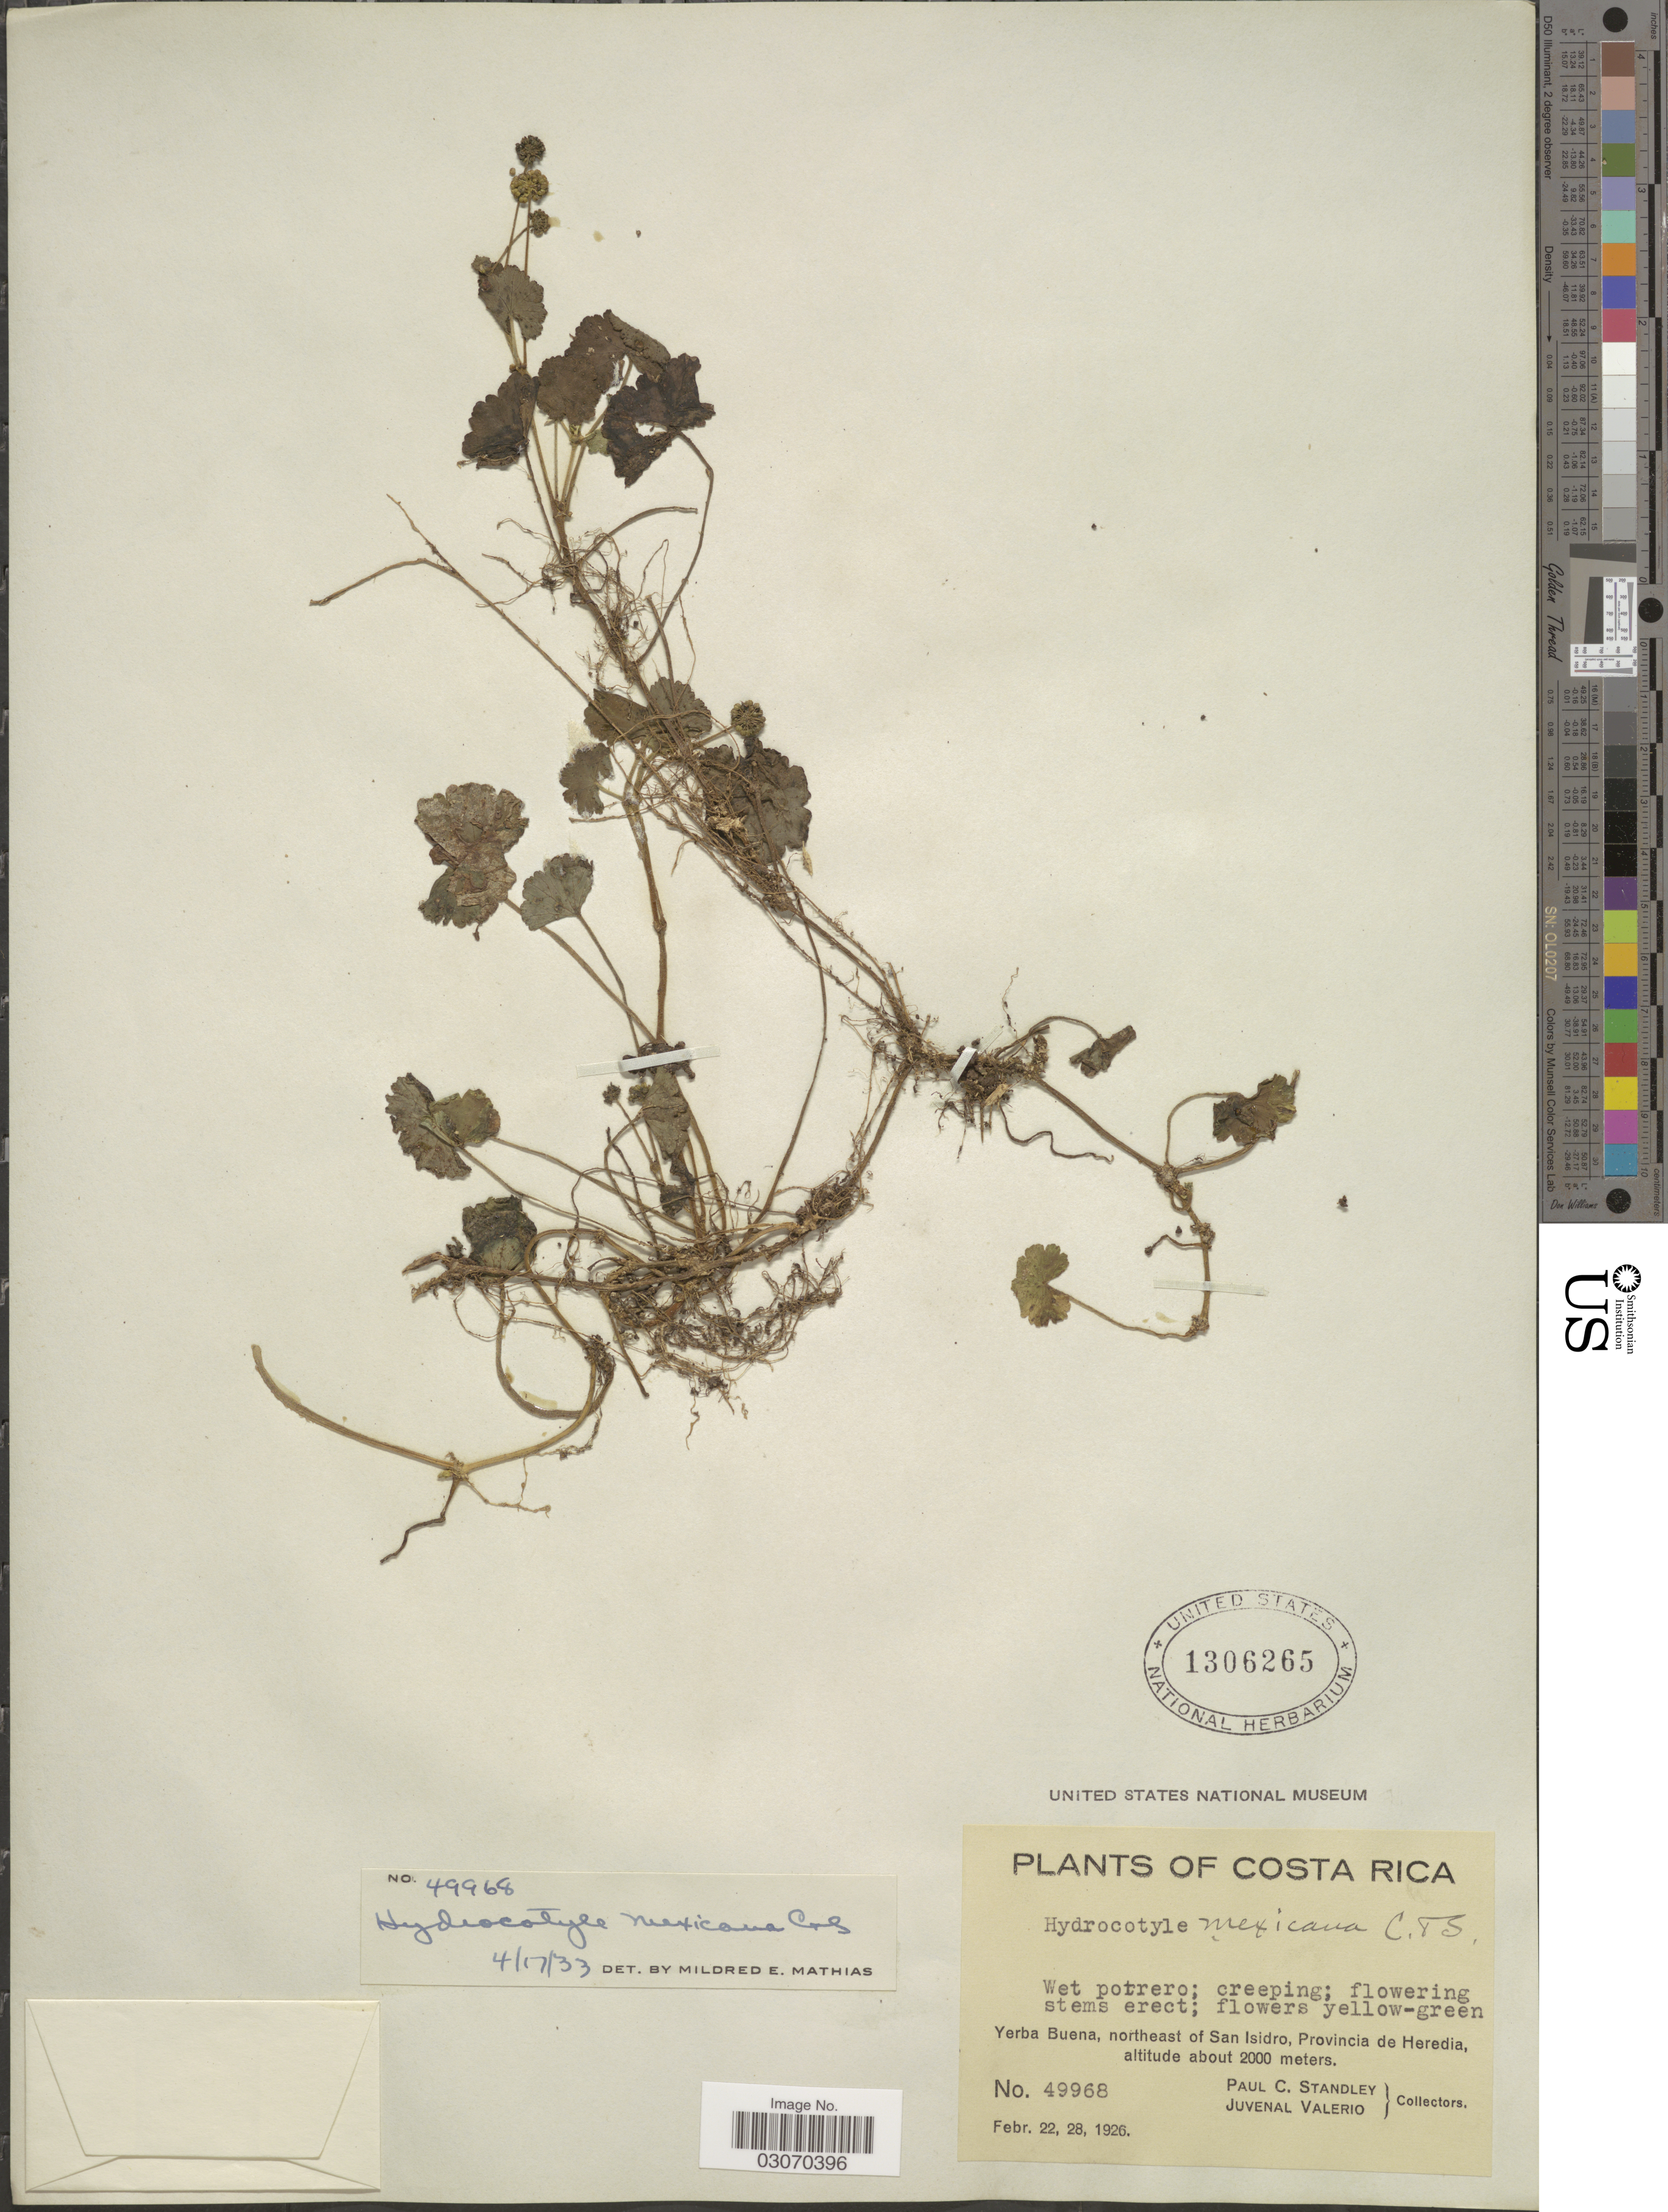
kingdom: Plantae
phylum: Tracheophyta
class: Magnoliopsida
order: Apiales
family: Araliaceae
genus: Hydrocotyle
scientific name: Hydrocotyle mexicana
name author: Schltdl. & Cham.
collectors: P. C. Standley & J. Valerio R.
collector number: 49968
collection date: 1926-02-22/1926-02-28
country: Costa Rica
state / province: Heredia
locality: Yerba Buena, northeast of San Isidro.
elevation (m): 2000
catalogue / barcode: US 1306265